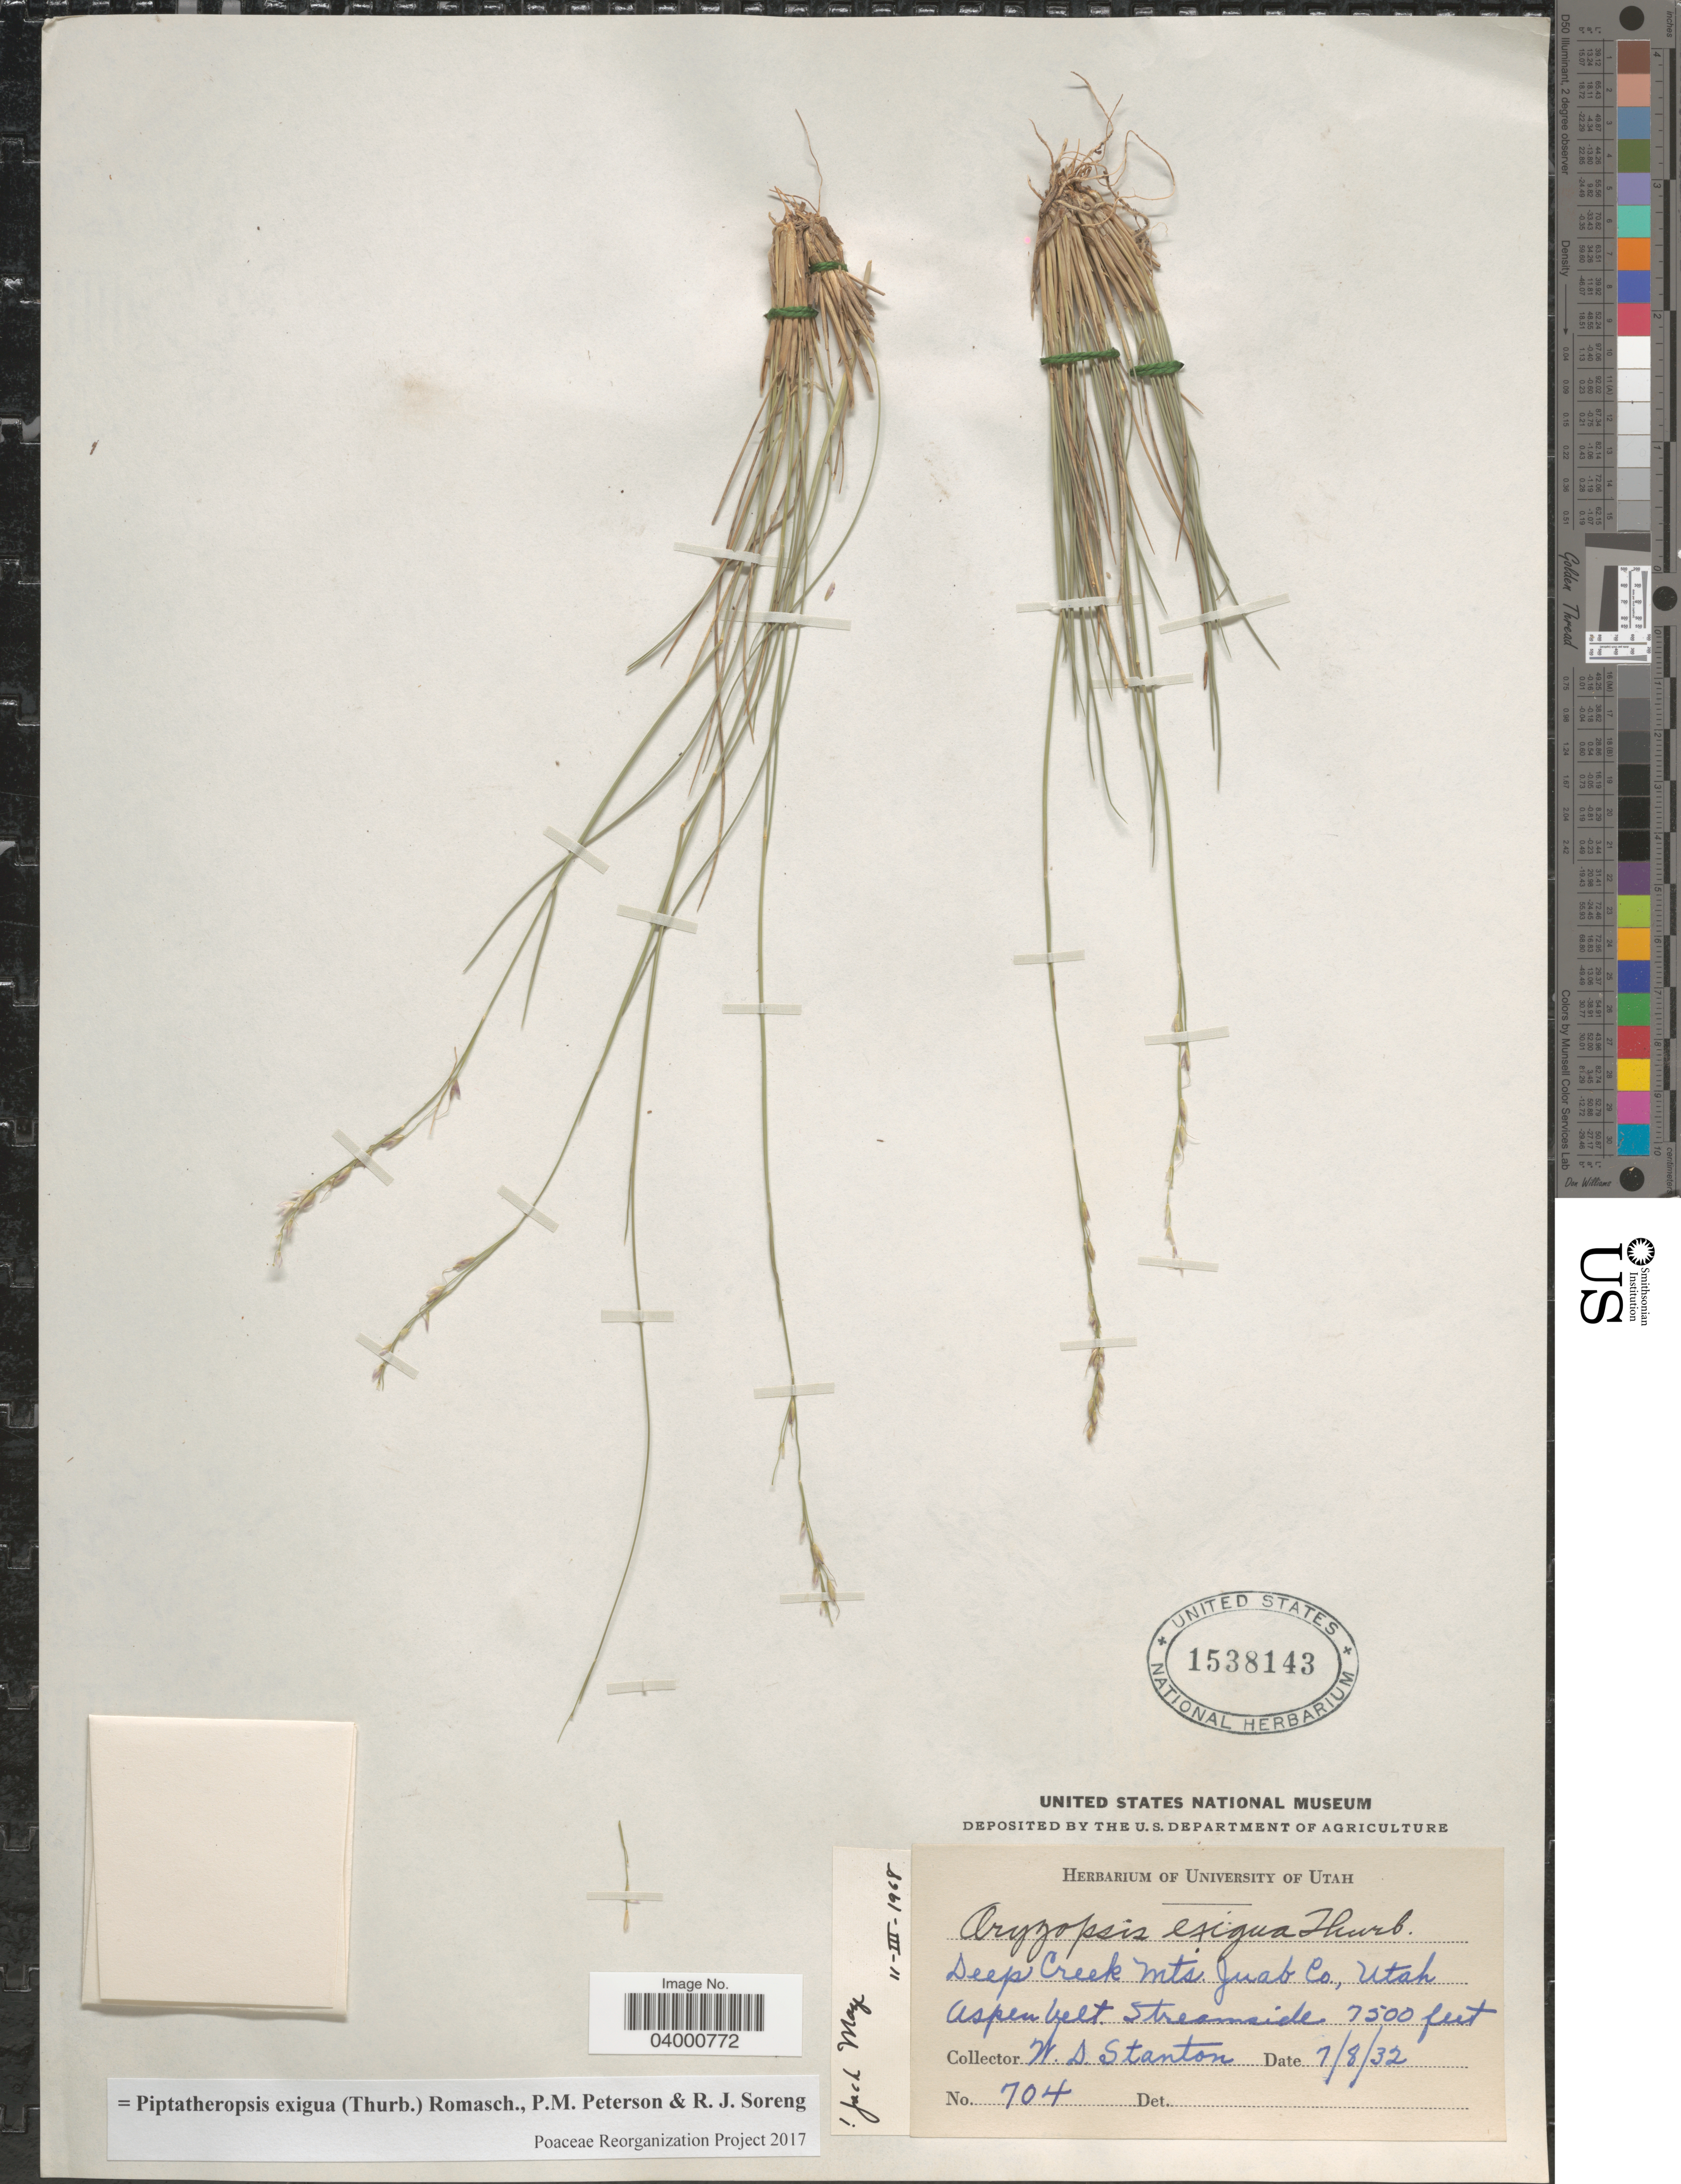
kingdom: Plantae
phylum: Tracheophyta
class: Liliopsida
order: Poales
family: Poaceae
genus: Piptatheropsis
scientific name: Piptatheropsis exigua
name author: (Thurb.) Romasch. et al.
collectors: W. Stanton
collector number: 704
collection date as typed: Transcribed d/m/y: 8/7/32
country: United States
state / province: Utah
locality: Deep Creek Mts. Juab Co., Aspen velt. Streamside.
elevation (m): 2286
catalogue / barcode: US 1538143